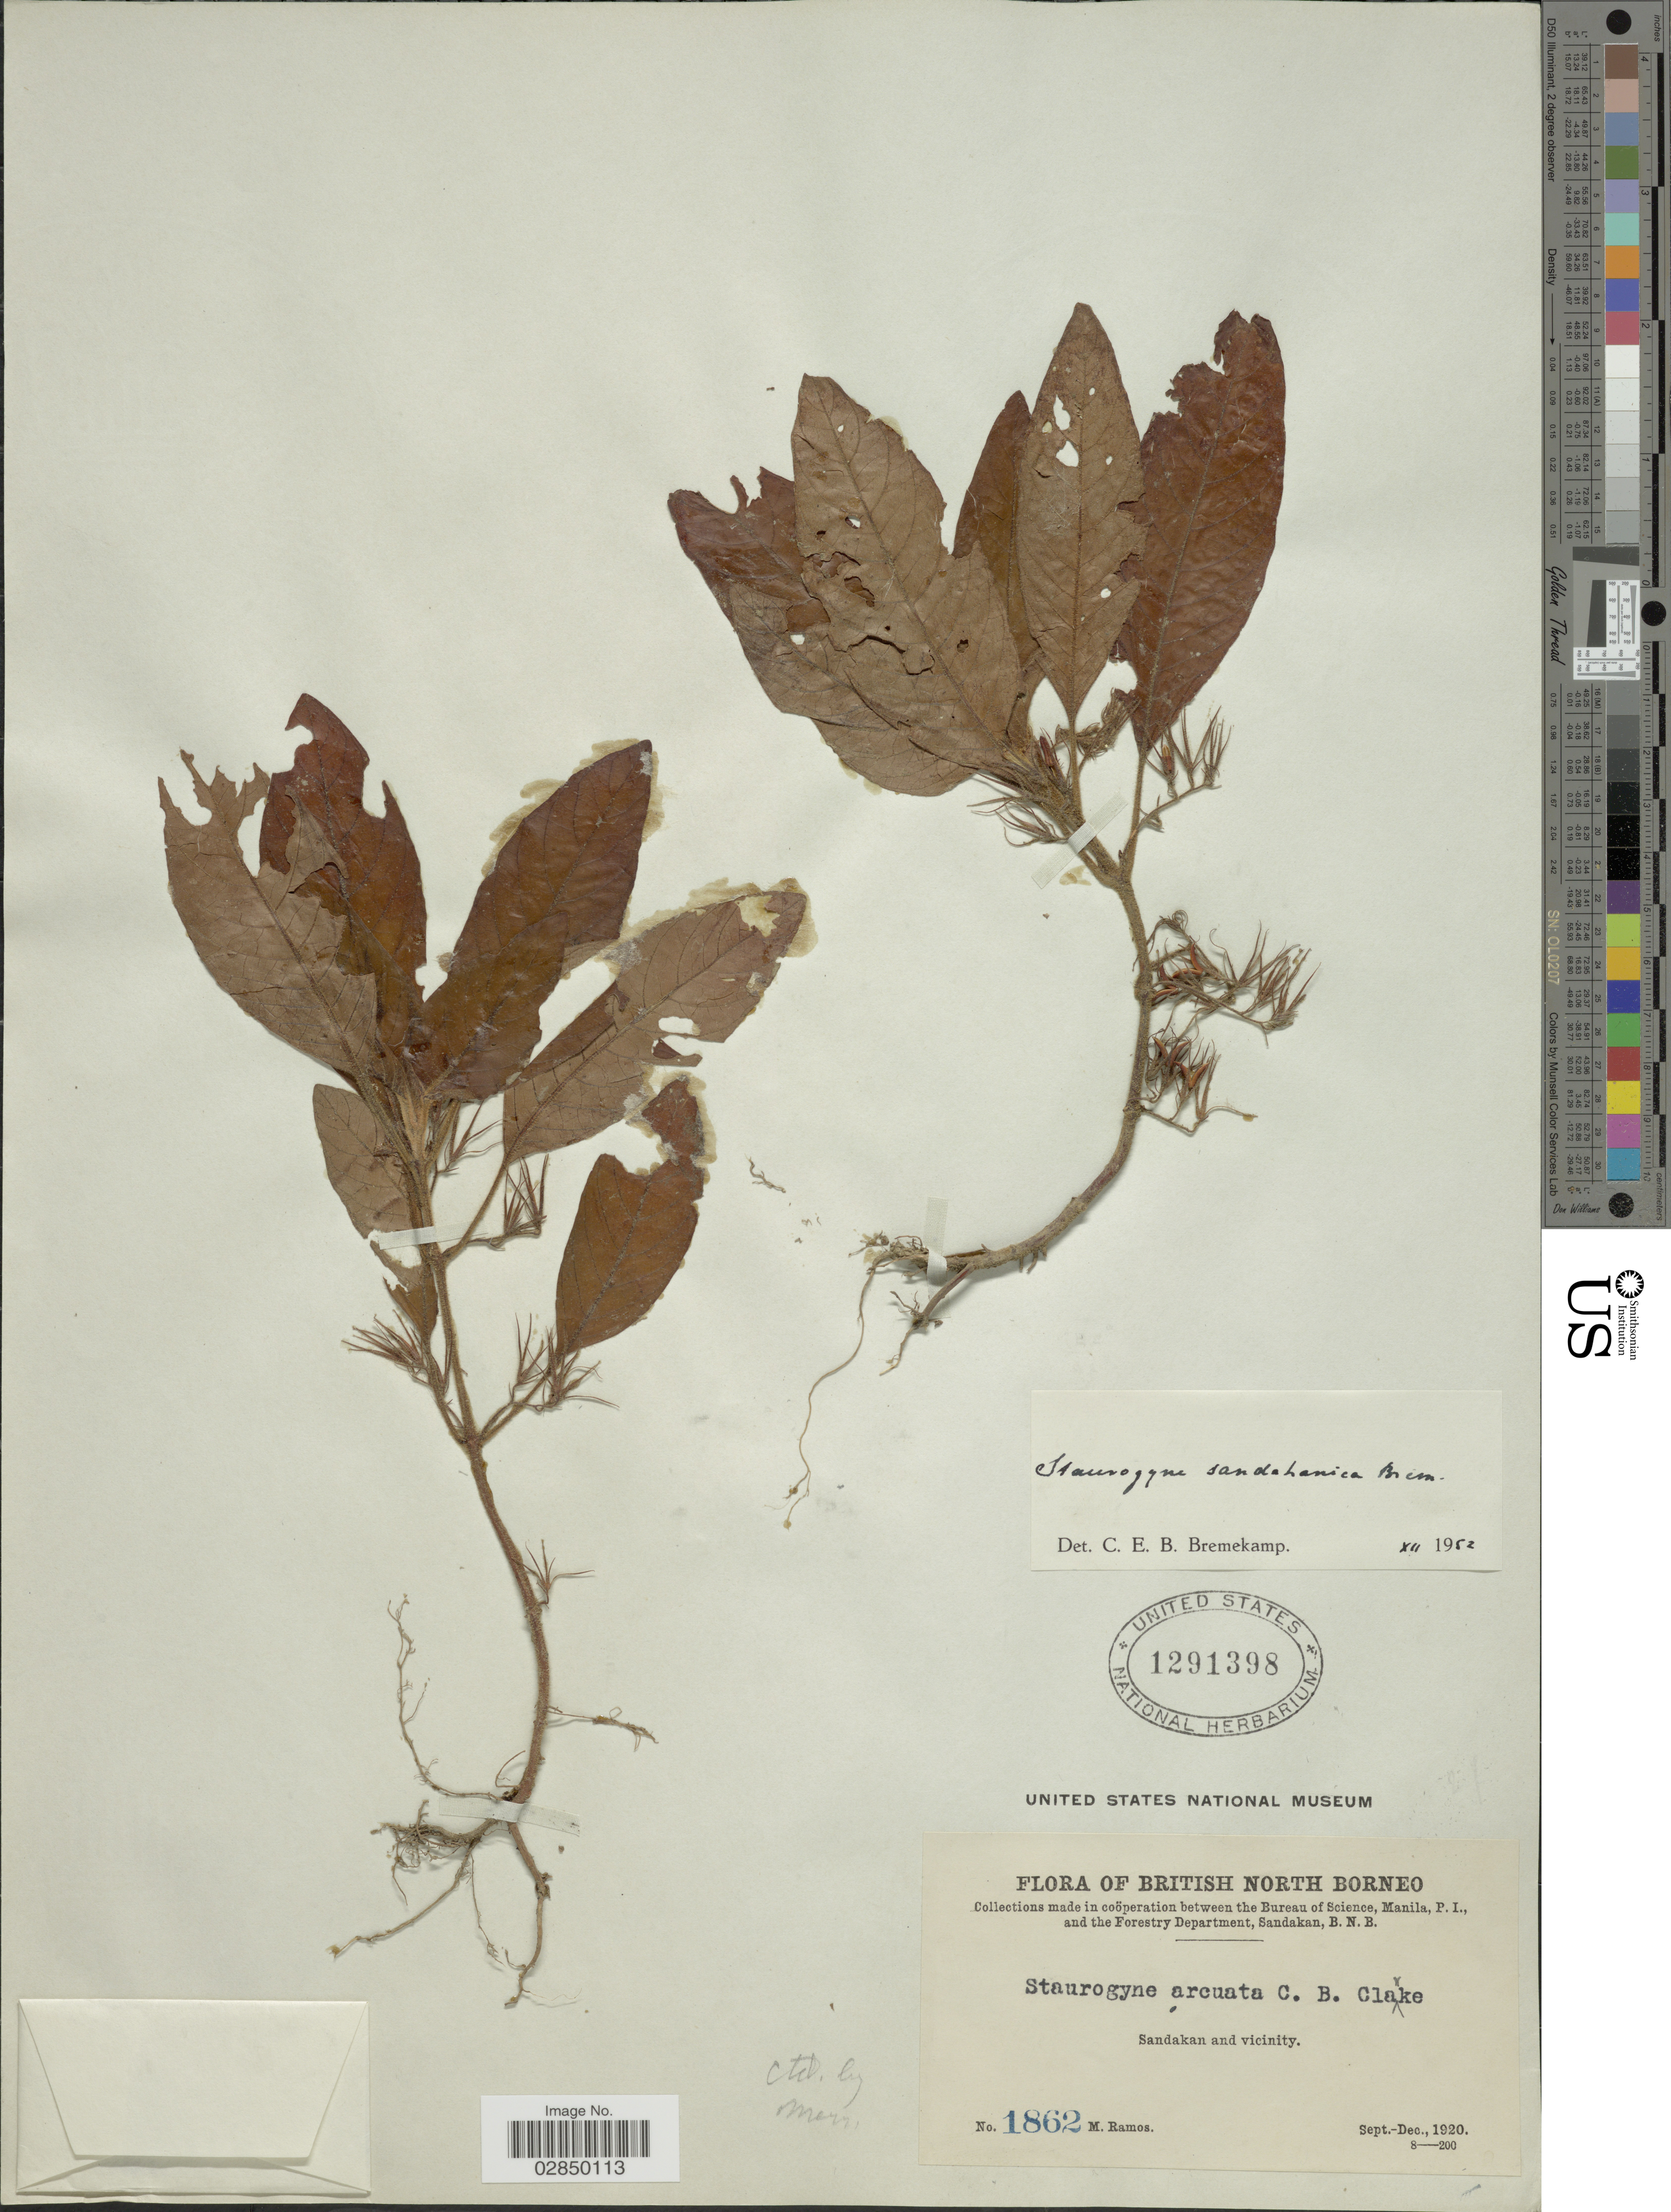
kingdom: Plantae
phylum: Tracheophyta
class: Magnoliopsida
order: Lamiales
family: Acanthaceae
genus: Staurogyne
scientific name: Staurogyne sandakanica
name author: Bremek.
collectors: M. Ramos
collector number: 1862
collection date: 1920-09/1920-12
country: Malaysia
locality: British North Borneo. Sandakan and vicinity.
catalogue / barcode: US 1291398